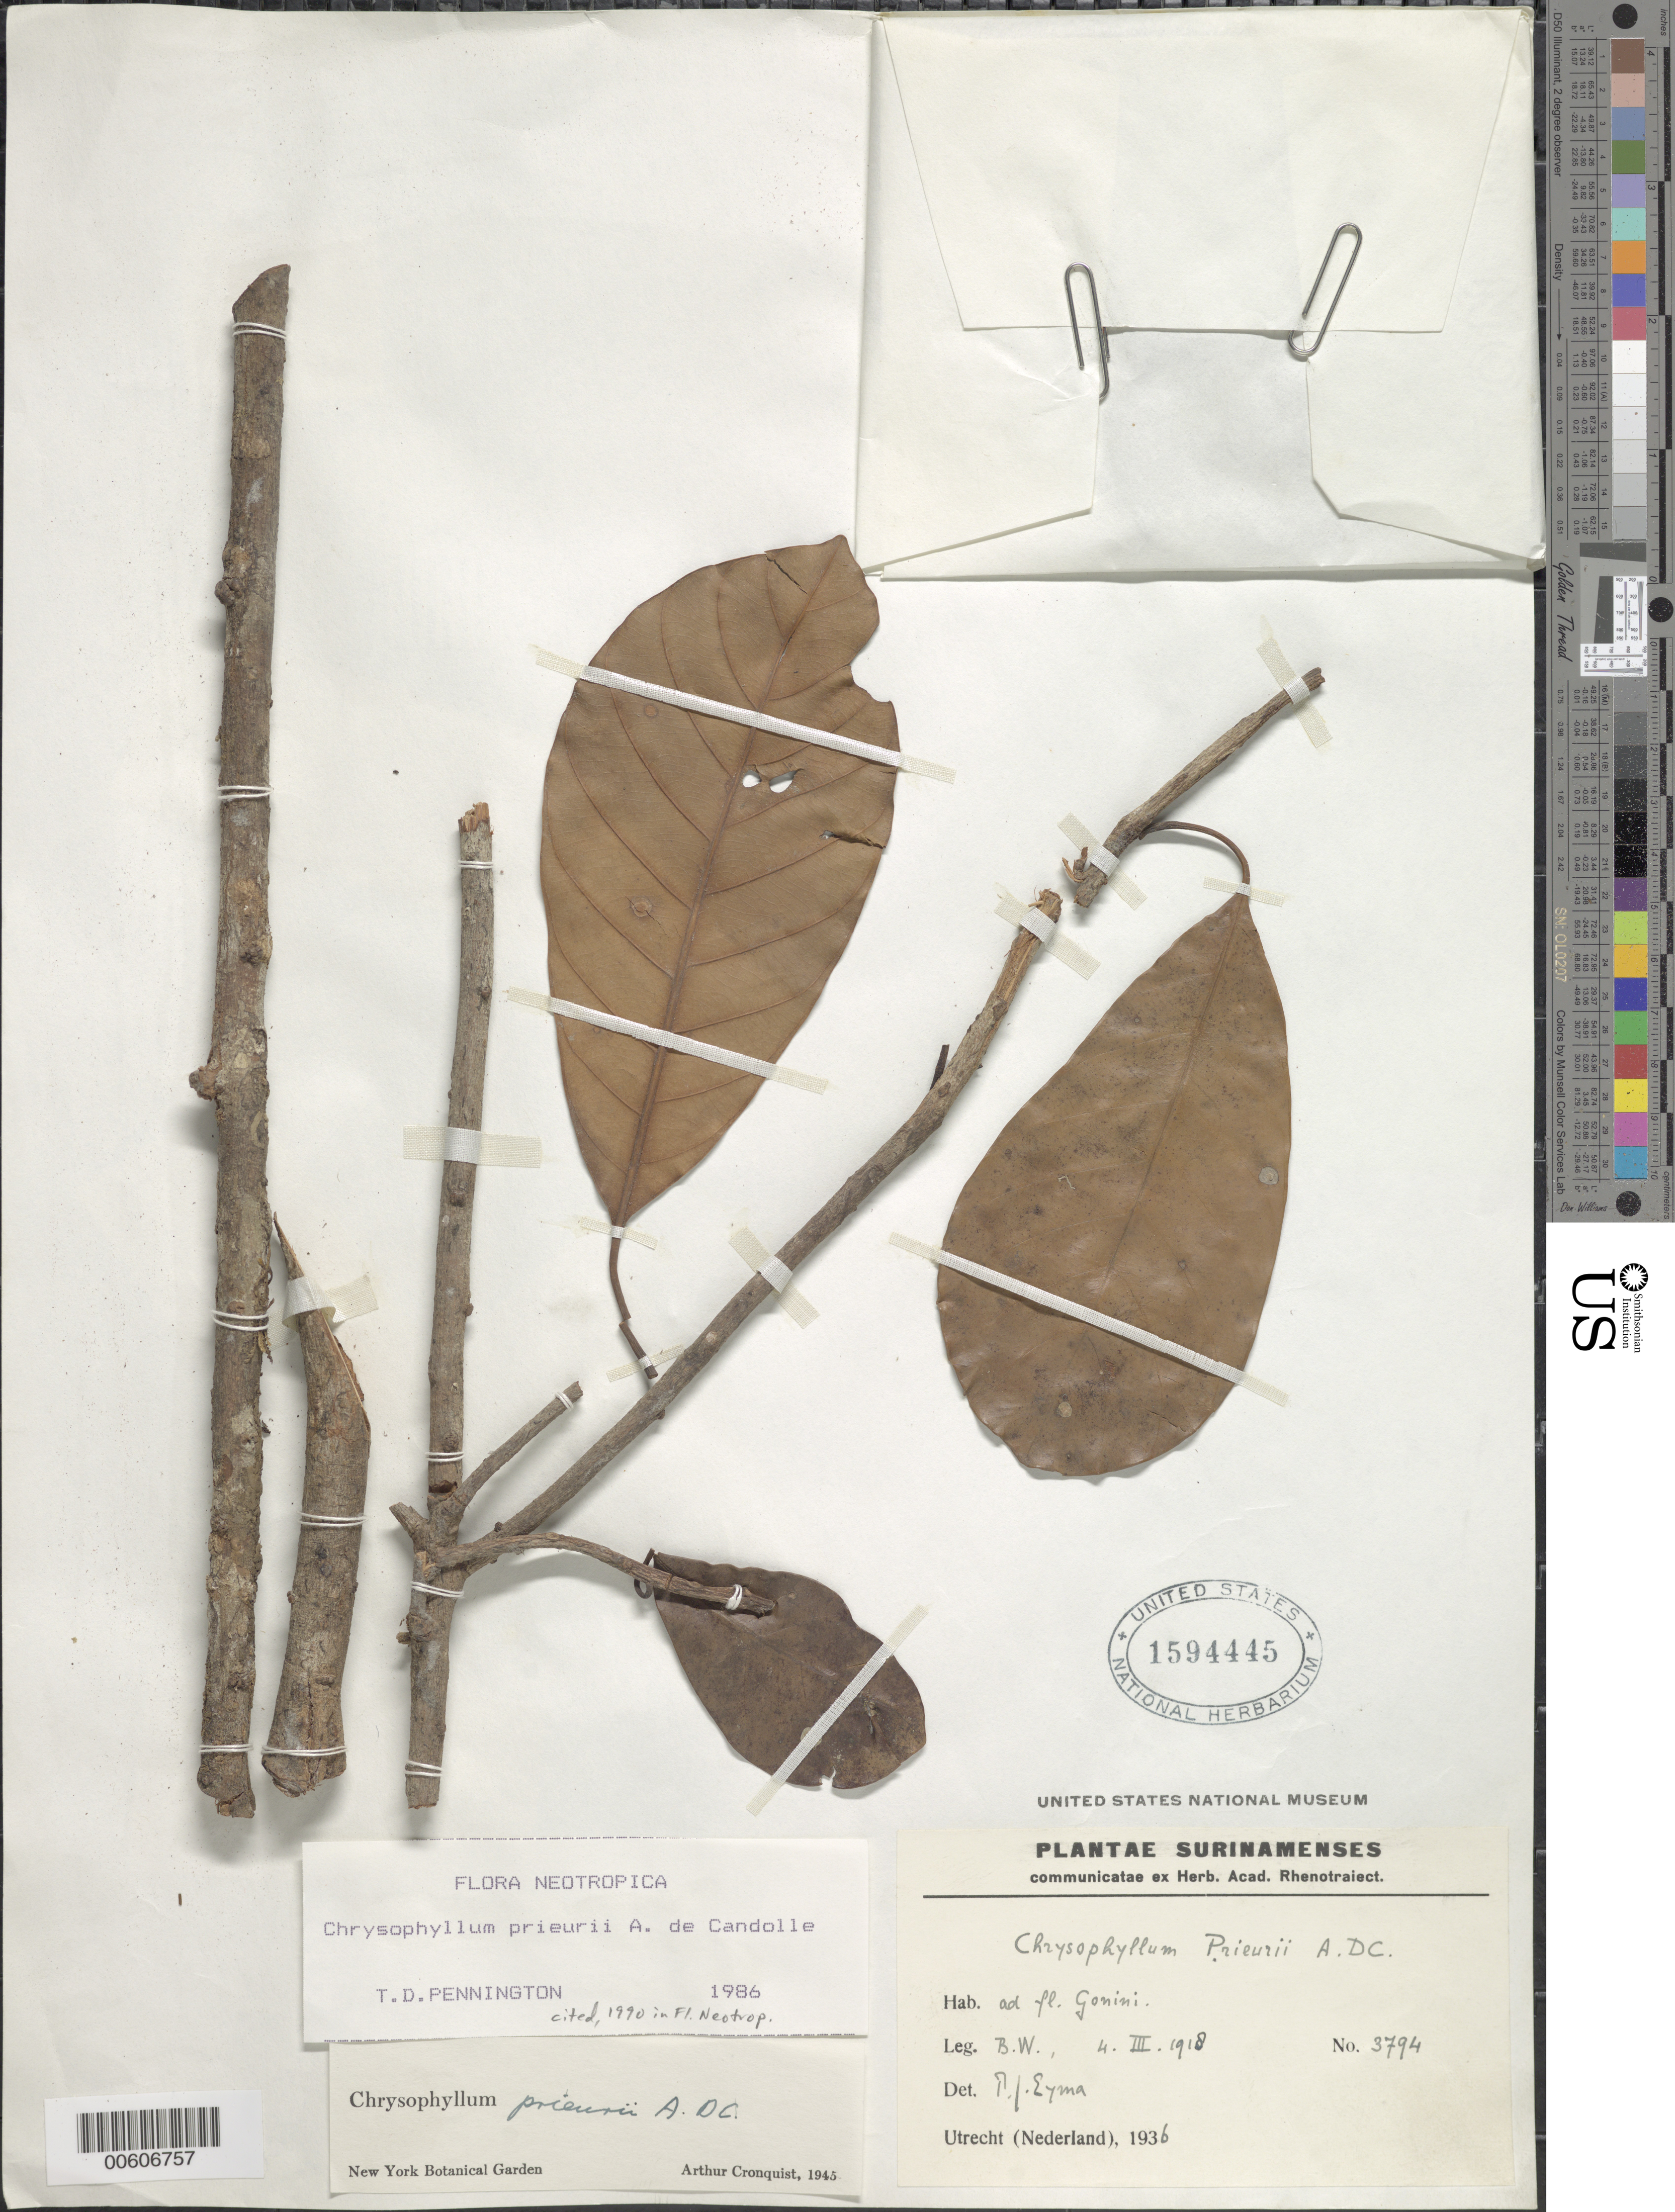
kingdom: Plantae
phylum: Tracheophyta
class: Magnoliopsida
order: Ericales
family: Sapotaceae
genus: Chrysophyllum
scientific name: Chrysophyllum prieurii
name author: A. DC.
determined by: Pennington, T. D., (K)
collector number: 3794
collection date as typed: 4-Mar-18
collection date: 1918-03-04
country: Suriname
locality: Gonini R.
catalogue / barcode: US 1594445